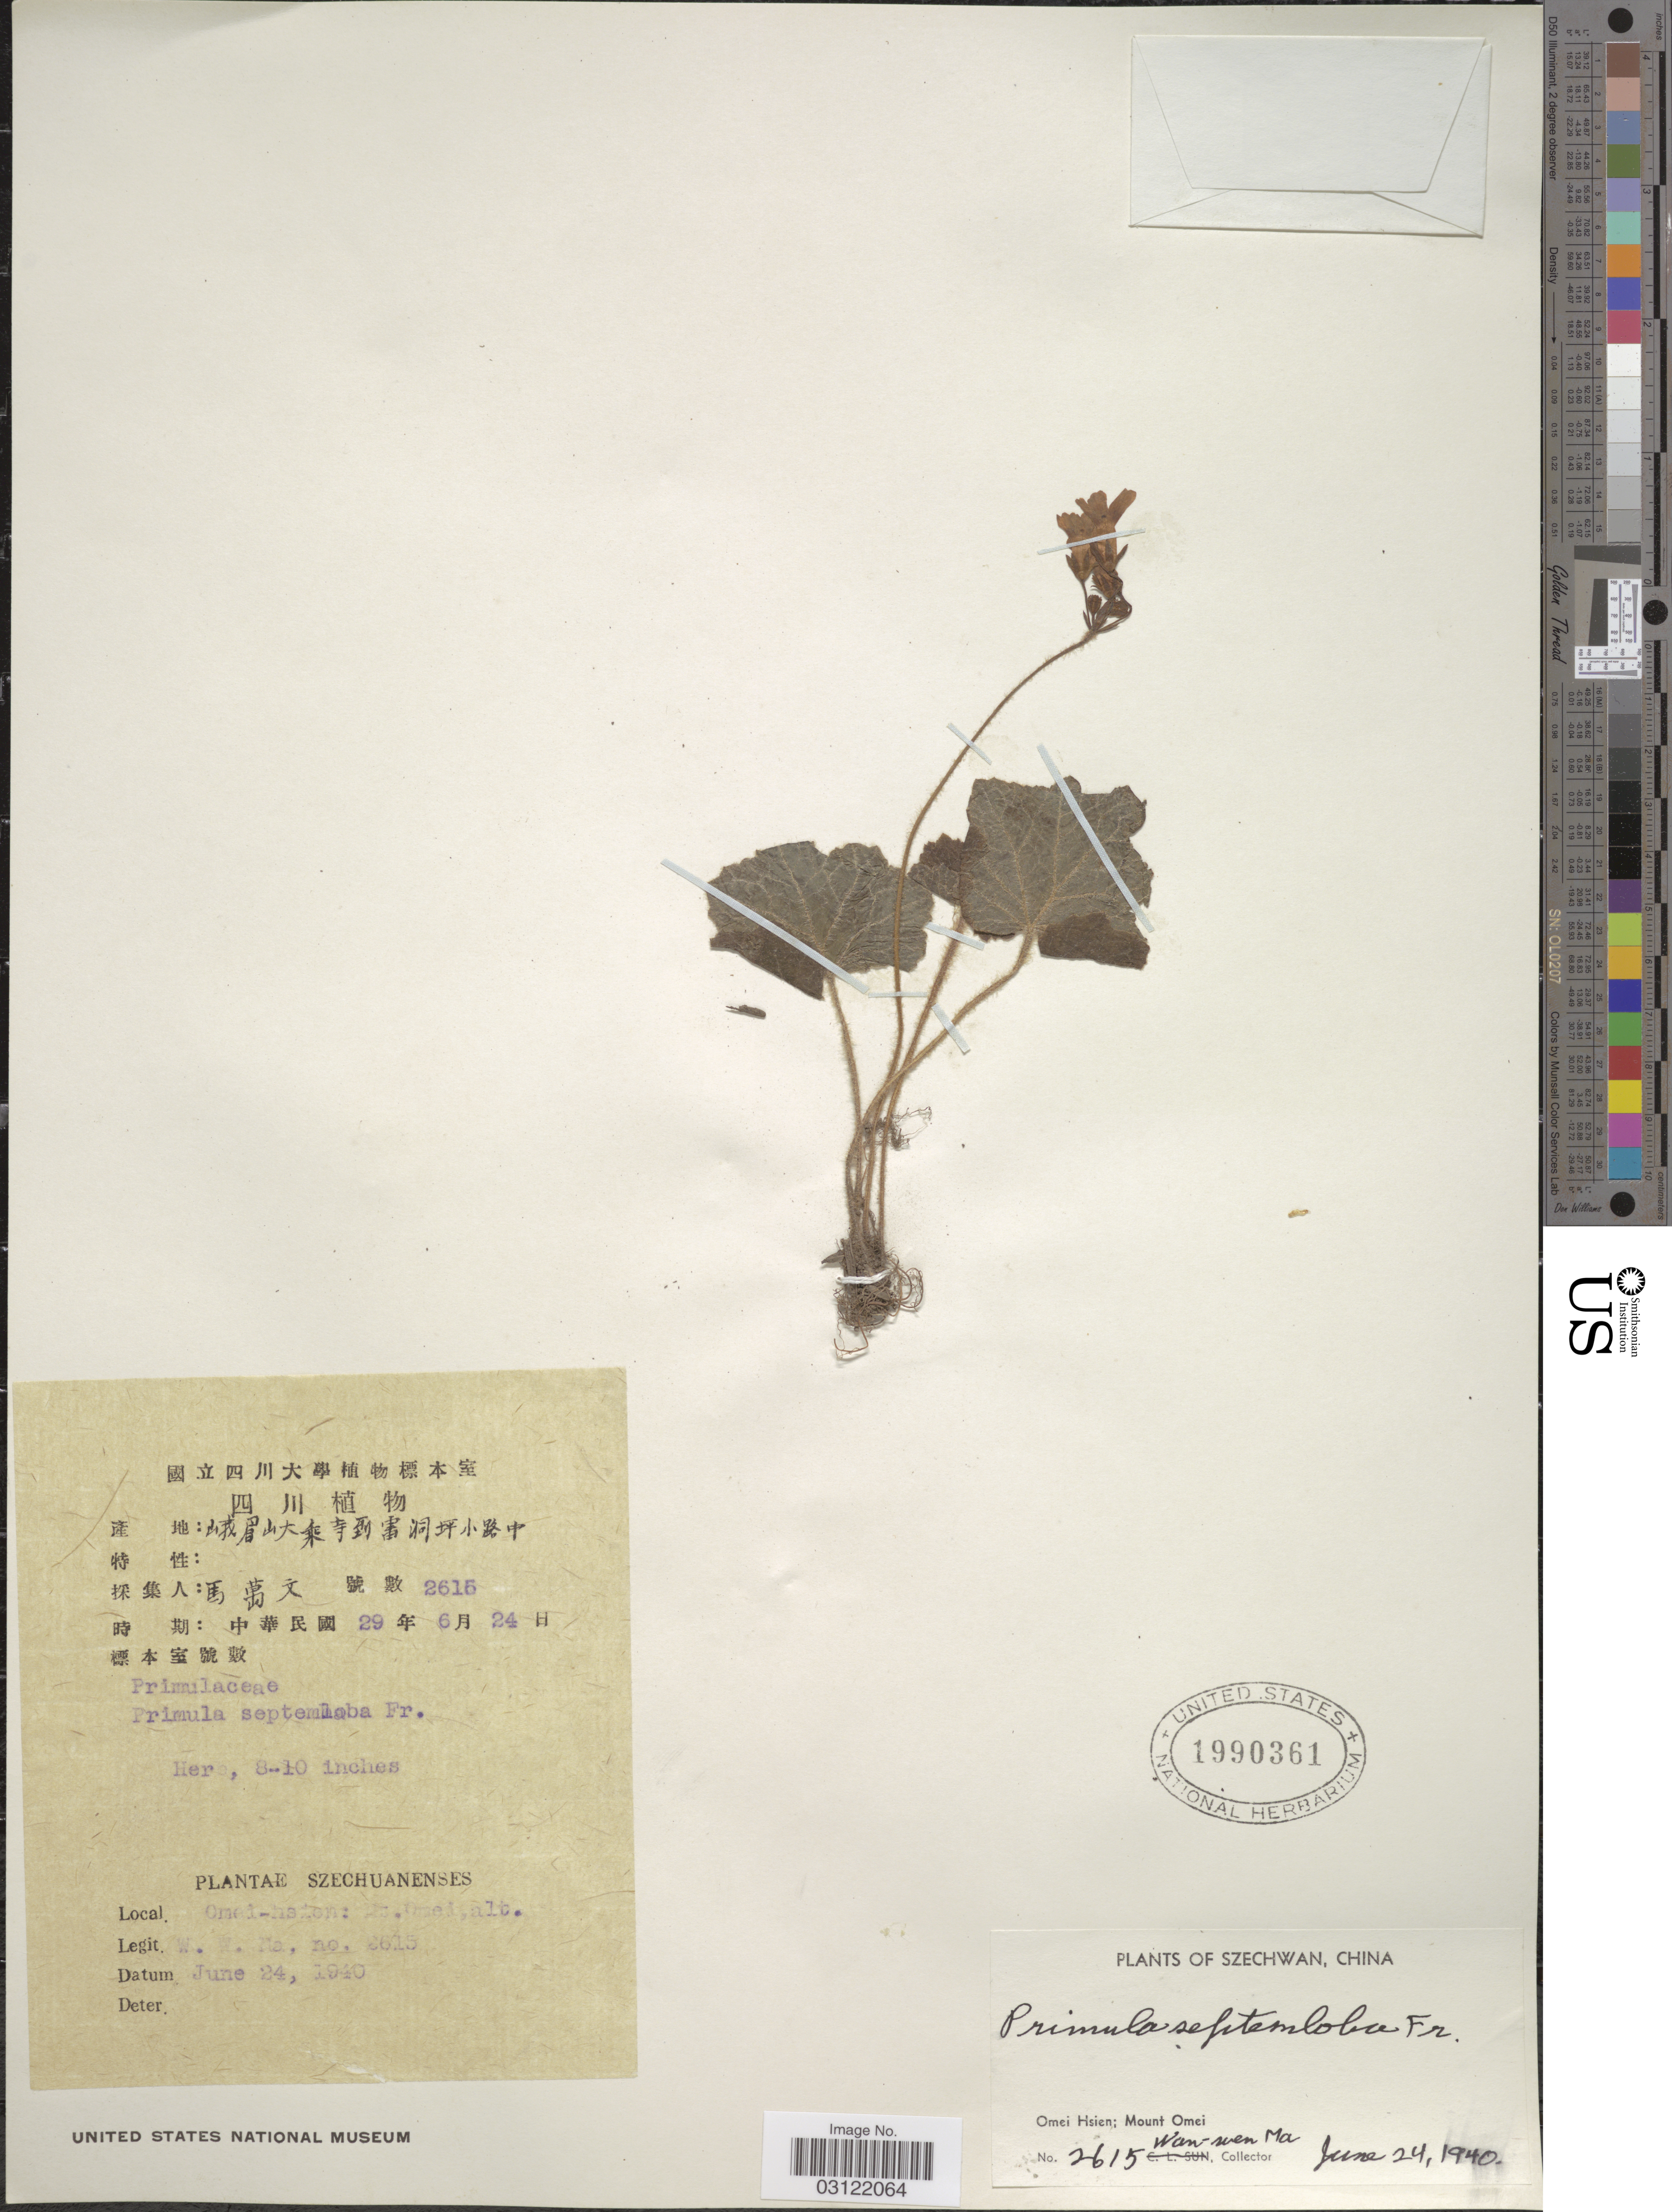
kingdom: Plantae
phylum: Tracheophyta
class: Magnoliopsida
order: Ericales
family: Primulaceae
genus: Primula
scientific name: Primula septemloba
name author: Franch.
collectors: W. Ma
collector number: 2615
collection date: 1940-06-24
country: China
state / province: Sichuan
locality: Szechwan, Omei Hsien; Mount Omei.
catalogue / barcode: US 1990361